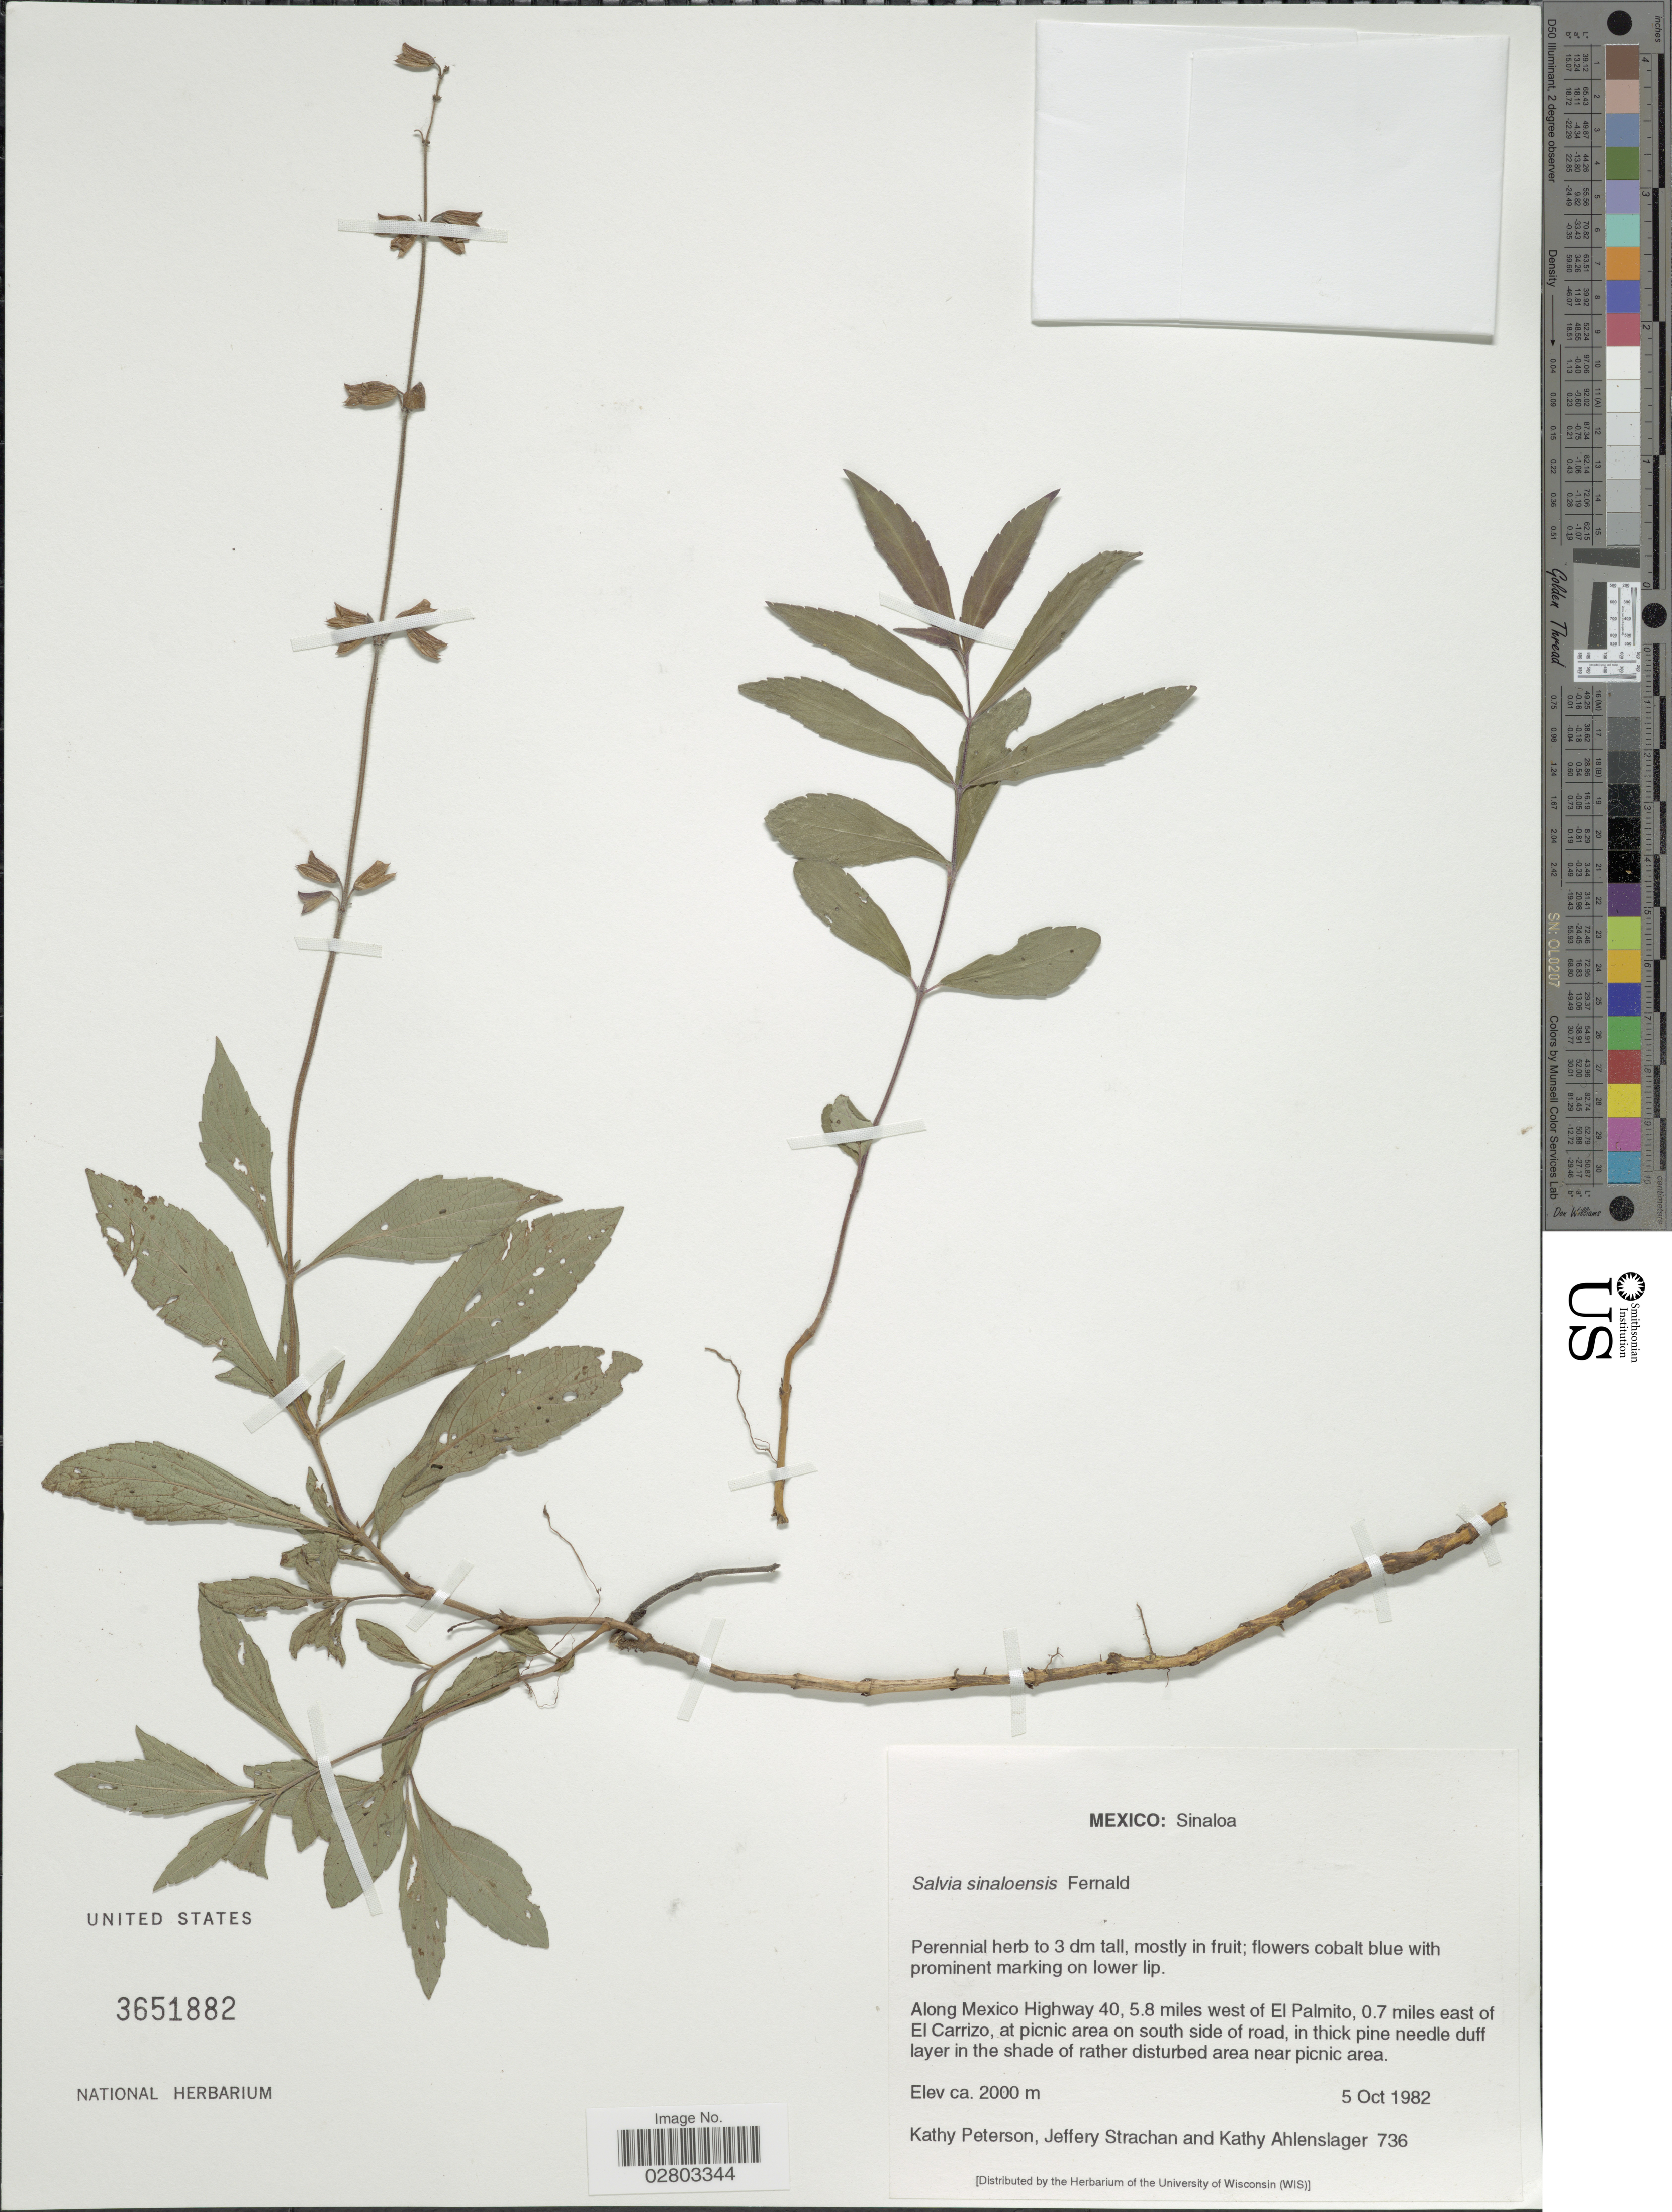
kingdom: Plantae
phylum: Tracheophyta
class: Magnoliopsida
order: Lamiales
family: Lamiaceae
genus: Salvia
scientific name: Salvia sinaloensis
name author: Fernald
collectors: K. Peterson, J. Strachan & K. Ahlenslager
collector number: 736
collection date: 1982-10-05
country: Mexico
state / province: Sinaloa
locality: Along Mexico Highway 40, 5.8 miles west of El Palmito, 0.7 miles east of El Carrizo, at picnic area on south side of road.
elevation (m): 2000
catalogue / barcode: US 3651882